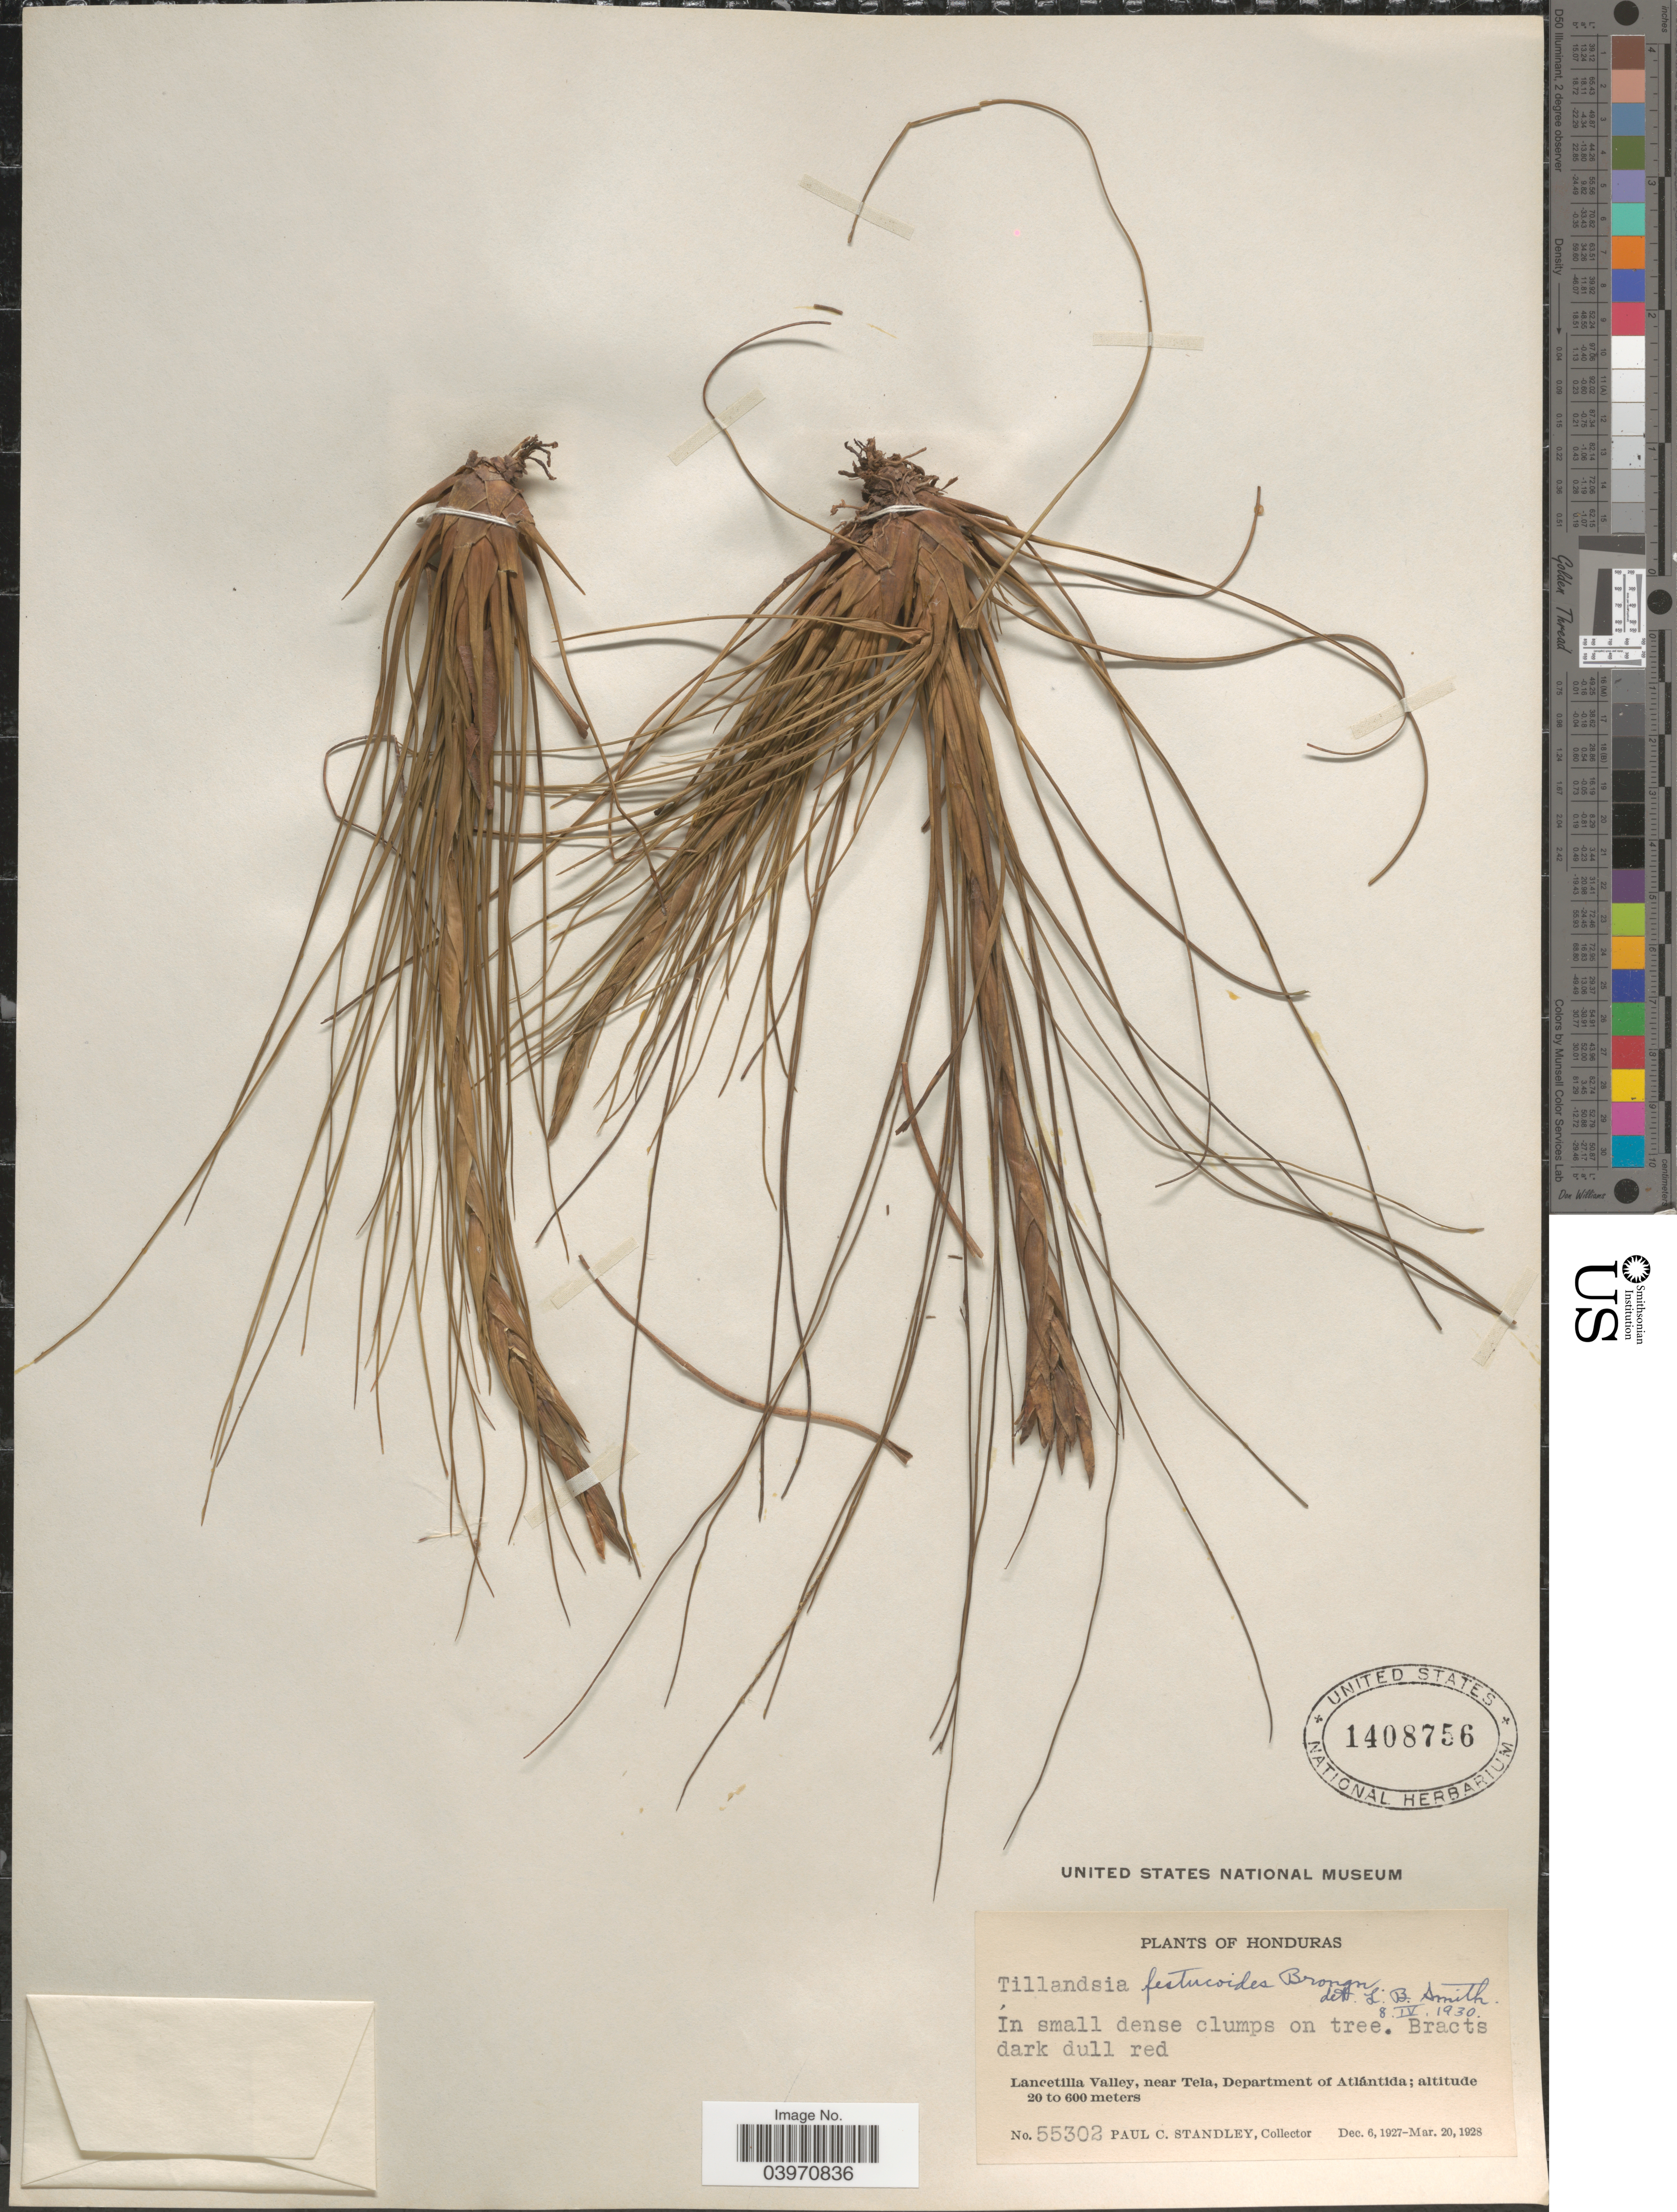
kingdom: Plantae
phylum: Tracheophyta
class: Liliopsida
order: Poales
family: Bromeliaceae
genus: Tillandsia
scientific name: Tillandsia festucoides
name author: Brongn. ex Mez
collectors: P. C. Standley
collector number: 55302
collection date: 1927-12-06/1928-03-20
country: Honduras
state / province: Atlantida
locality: Lancetilla Valley, near Tela, Department of Atlántida.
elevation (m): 20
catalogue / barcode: US 1408756